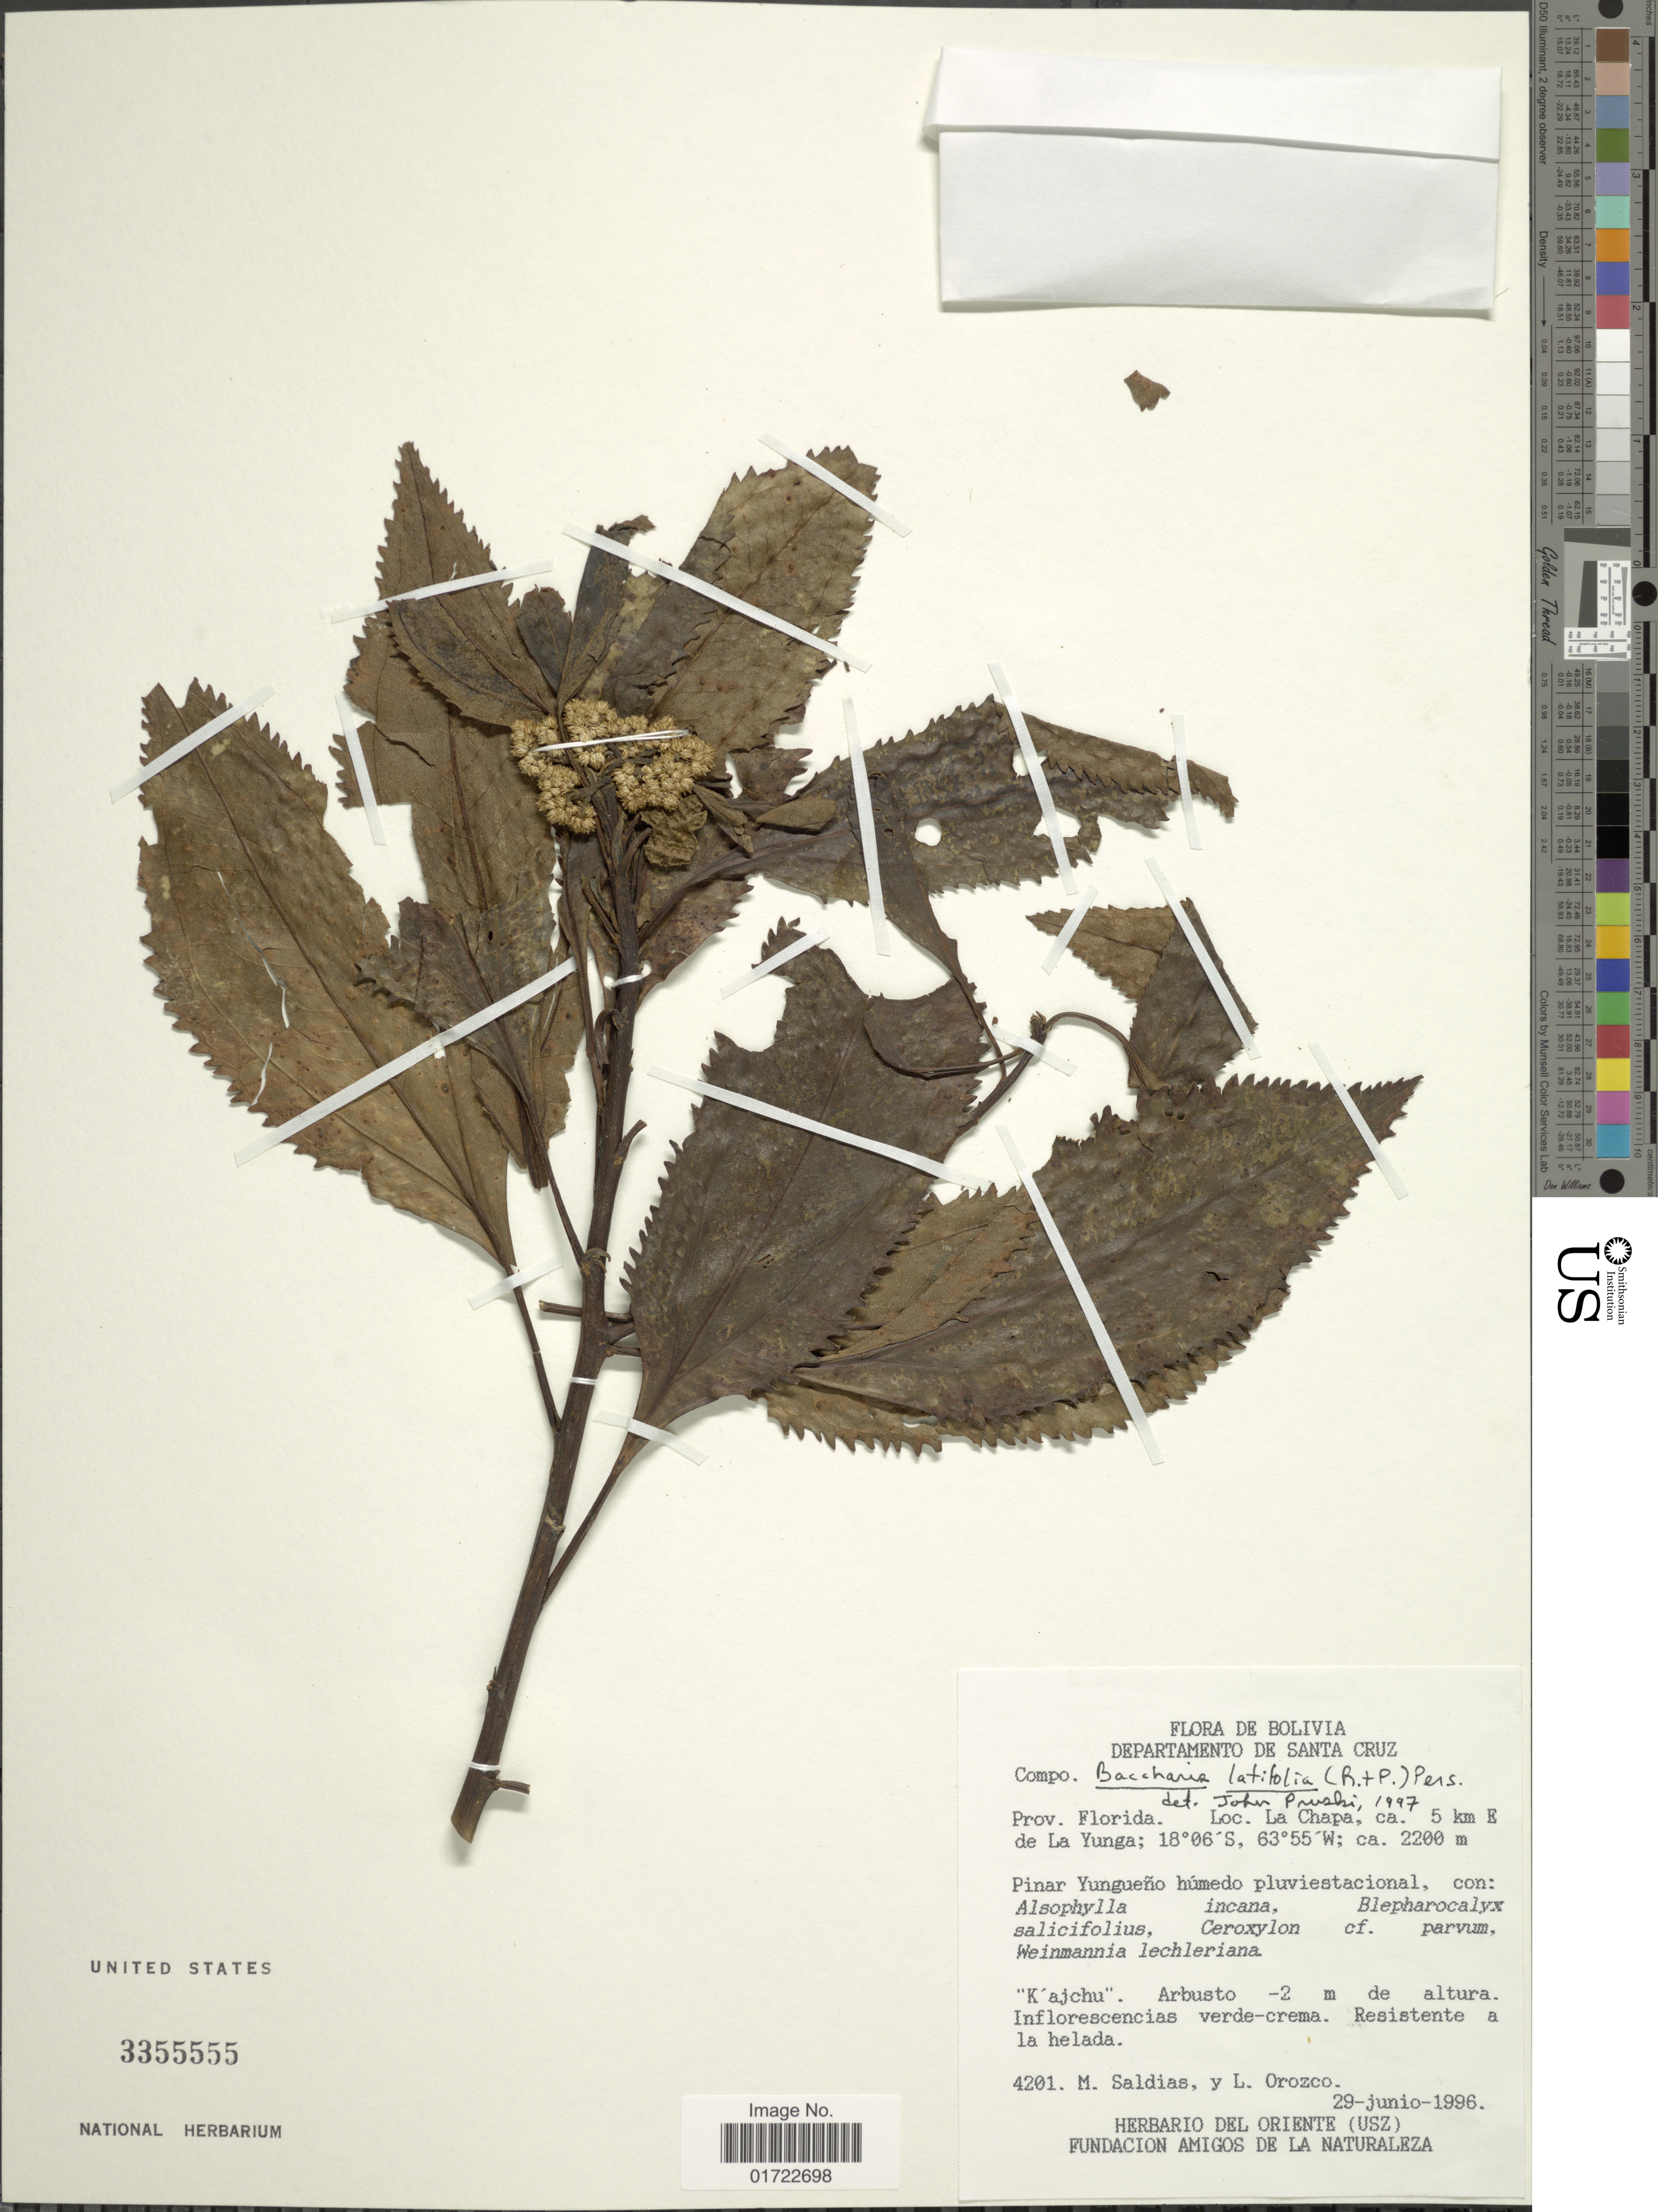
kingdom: Plantae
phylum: Tracheophyta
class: Magnoliopsida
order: Asterales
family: Asteraceae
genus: Baccharis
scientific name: Baccharis latifolia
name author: (Ruiz & Pav.) Pers.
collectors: M. Saldias & L. Orozco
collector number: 4201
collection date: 1996-06-29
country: Bolivia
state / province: Santa Cruz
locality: Departamento de Santa Cruz, Prov. Florida, ca. 5 km E de La Yunga.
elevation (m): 2200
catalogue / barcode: US 3355555